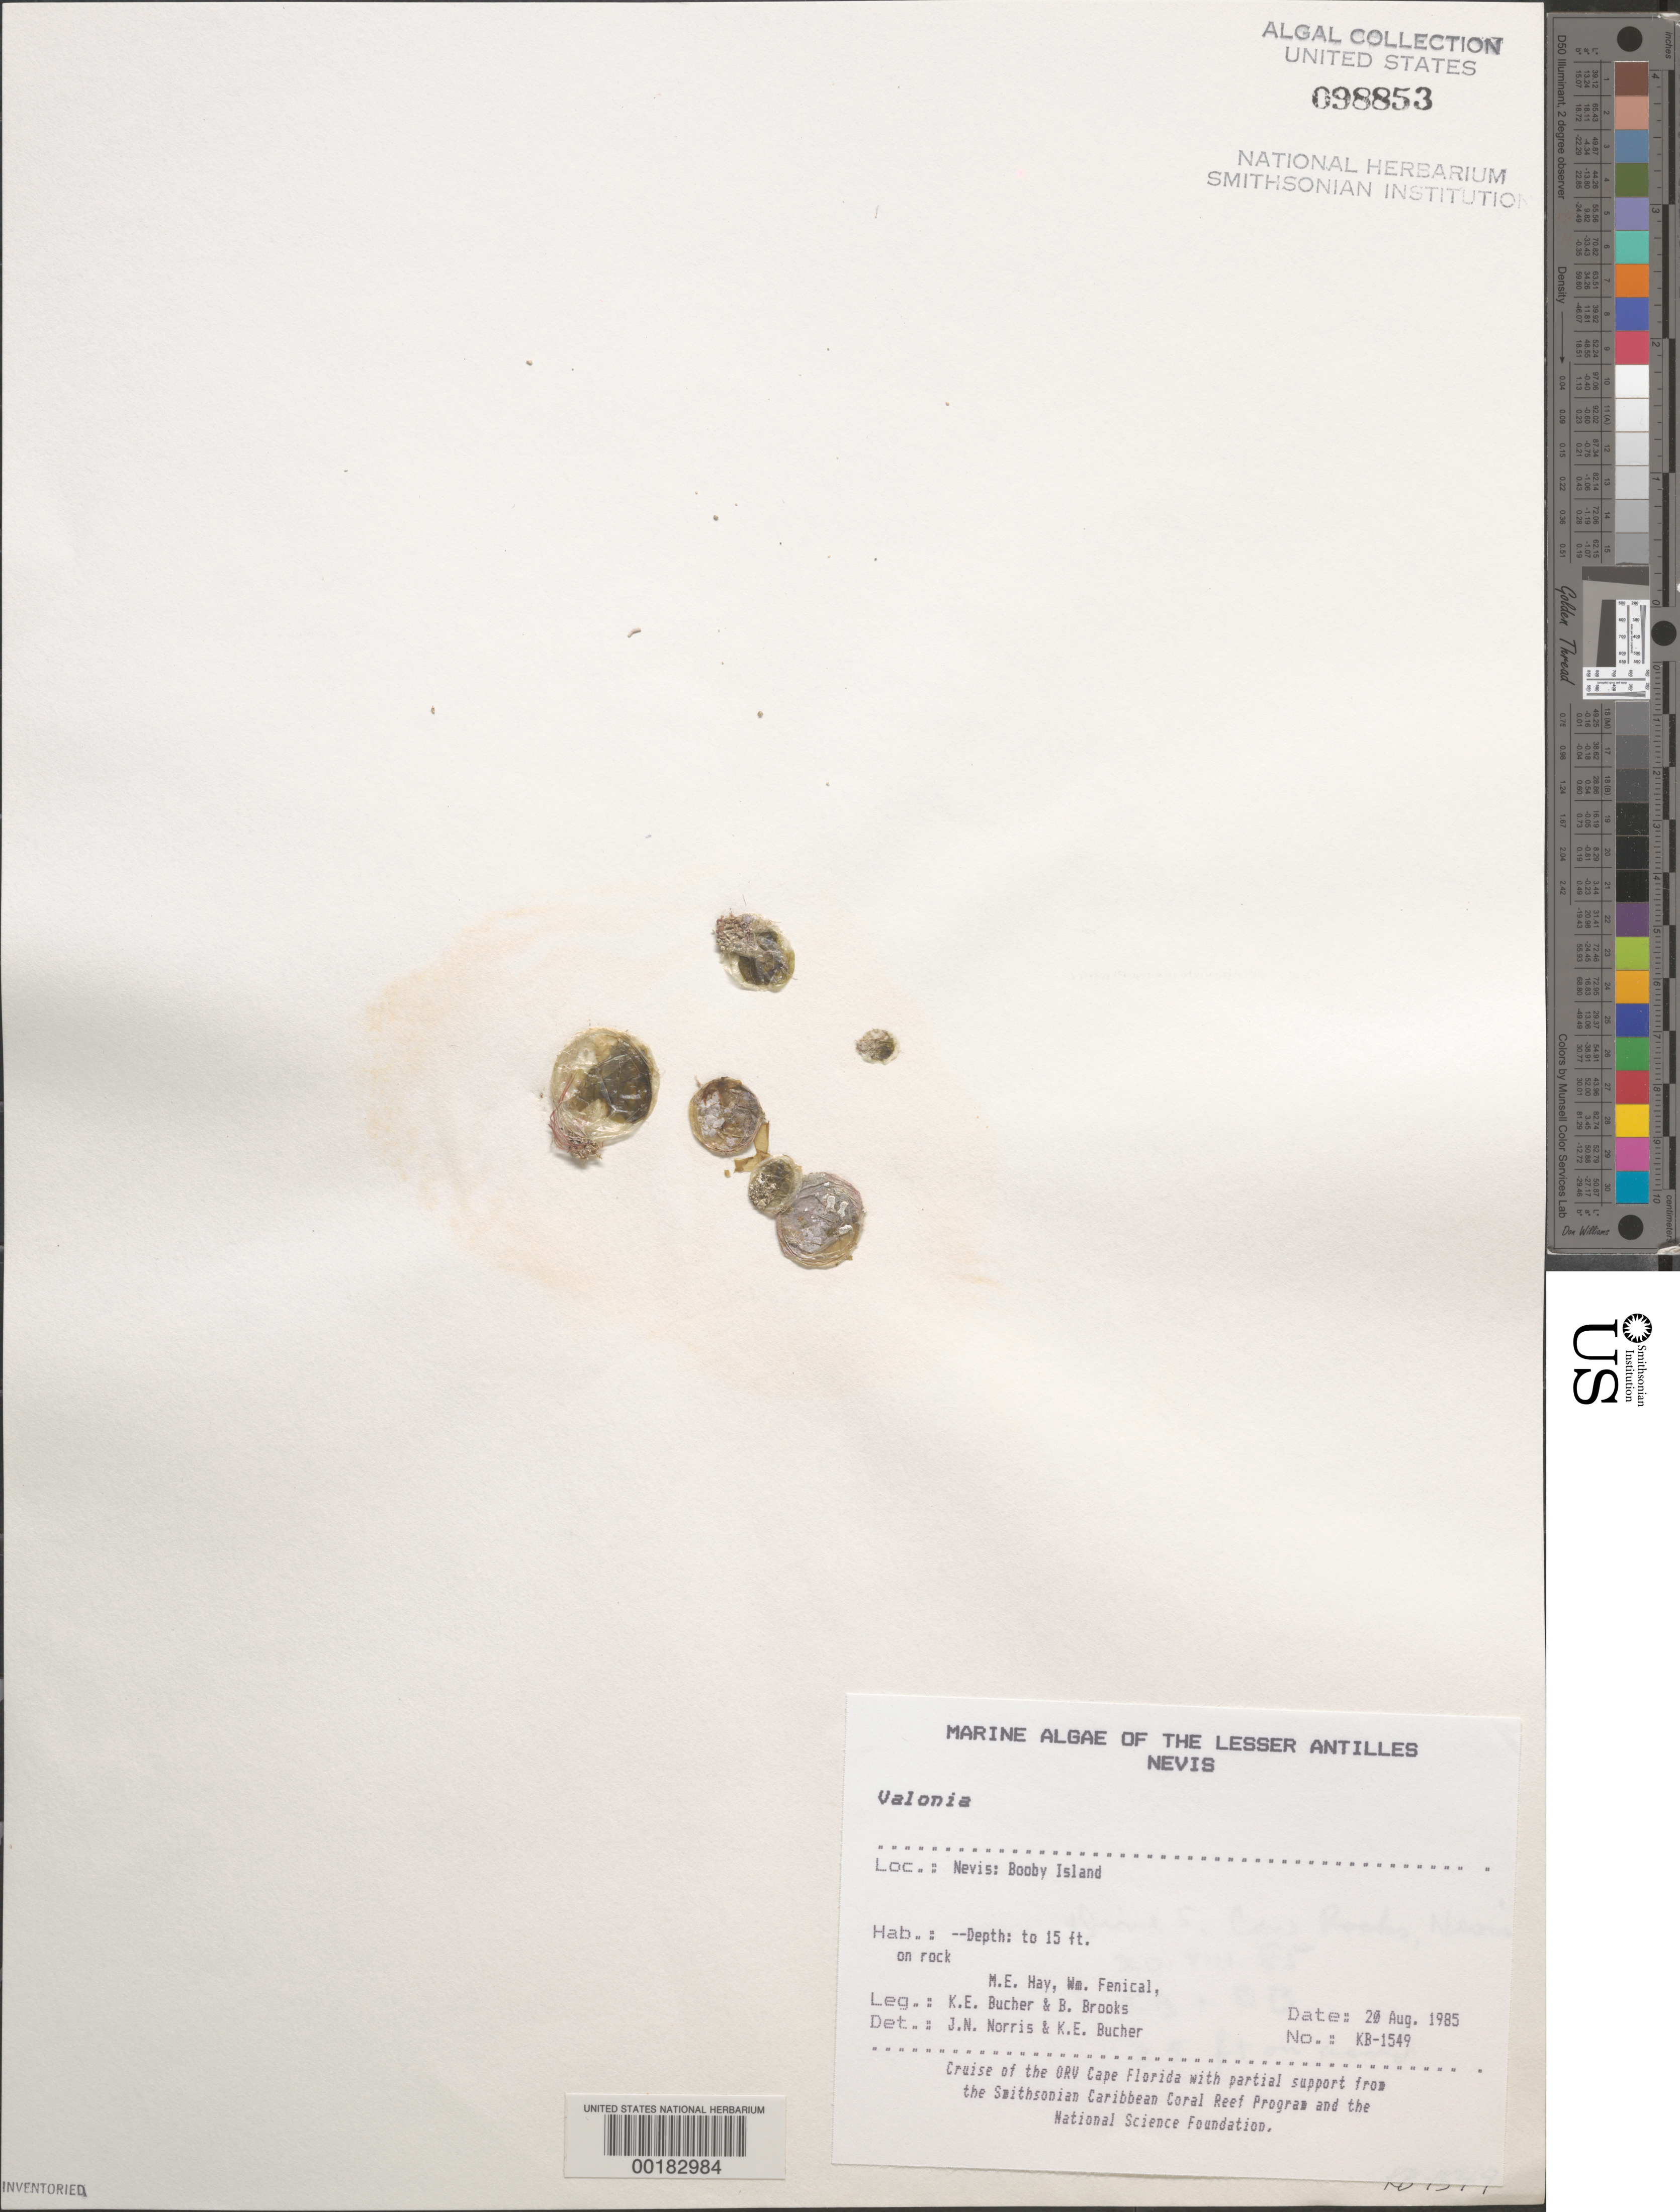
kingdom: Plantae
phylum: Chlorophyta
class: Ulvophyceae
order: Siphonocladales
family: Valoniaceae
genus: Valonia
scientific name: Valonia sp.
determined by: Norris, J. N.; Bucher, K. E.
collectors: K. E. Bucher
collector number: Kb-1549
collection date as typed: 20 Aug 1985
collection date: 1985-08-20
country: St. Christopher-Nevis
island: Nevis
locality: Booby Island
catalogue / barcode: US 98853